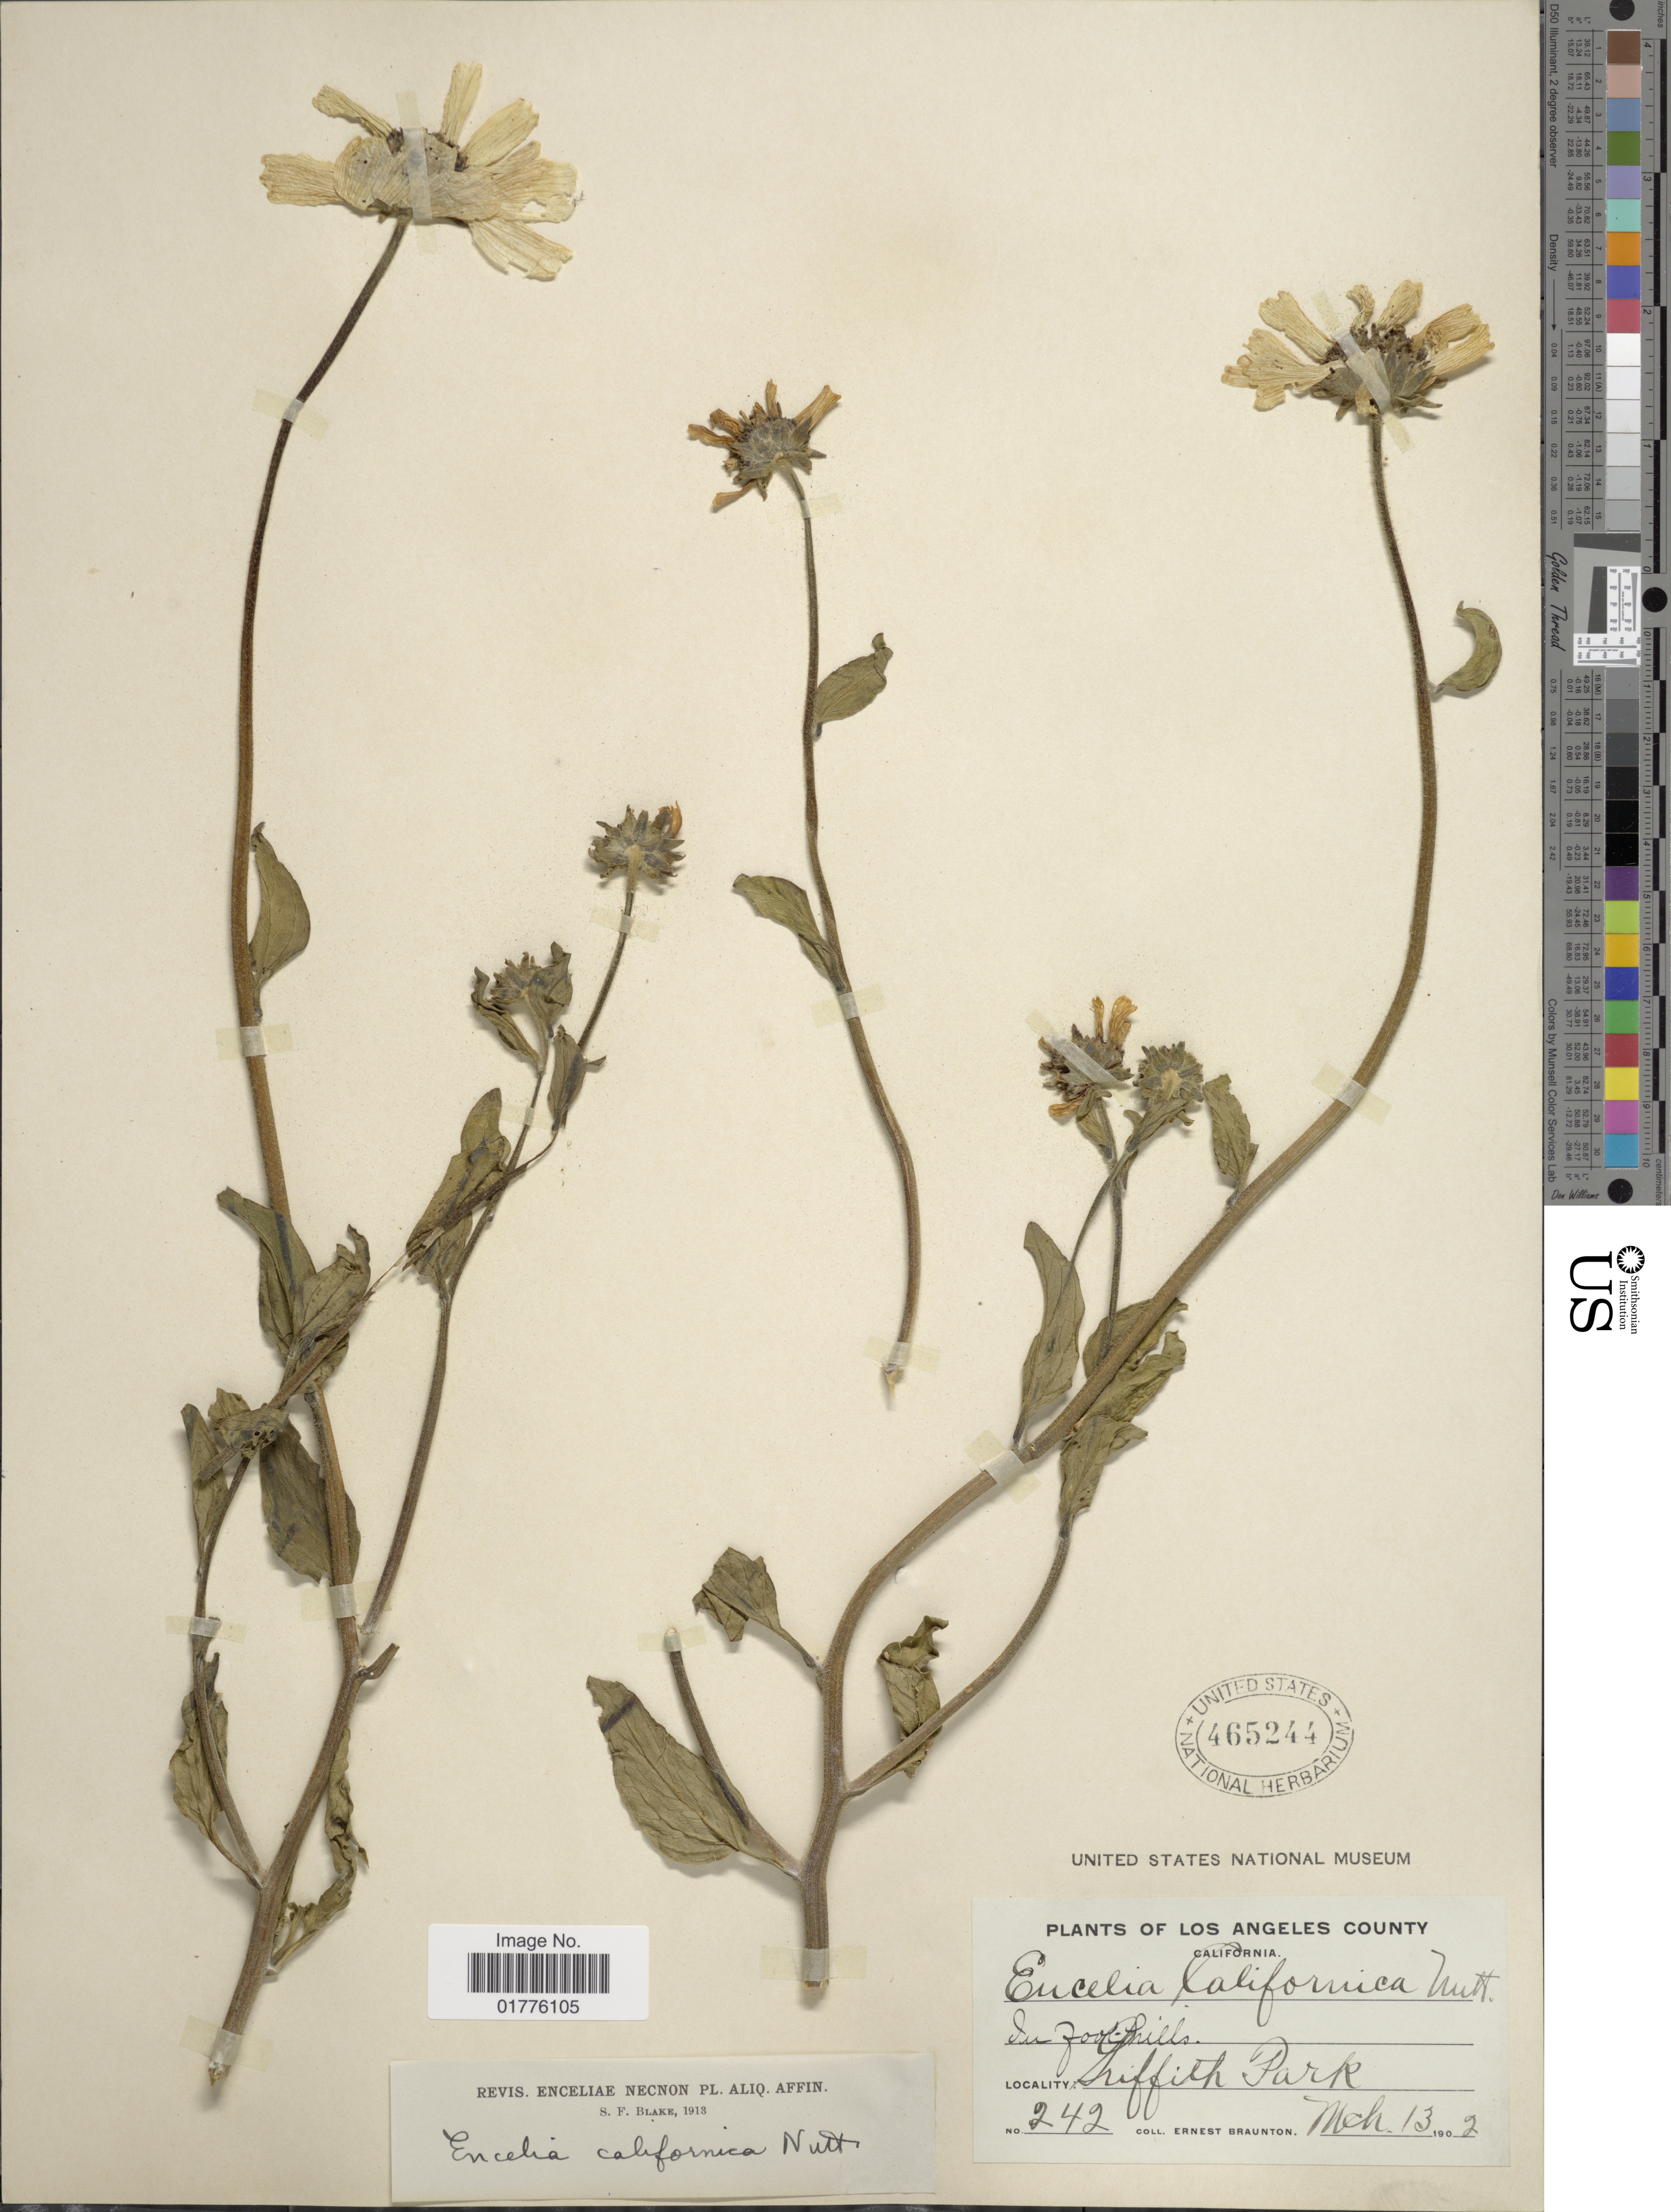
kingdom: Plantae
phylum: Tracheophyta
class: Magnoliopsida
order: Asterales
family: Asteraceae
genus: Encelia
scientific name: Encelia californica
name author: Nutt.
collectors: E. Braunton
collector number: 242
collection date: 1902-03-13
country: United States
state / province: California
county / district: Los Angeles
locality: Los Angeles County. California. Griffith Park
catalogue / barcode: US 465244